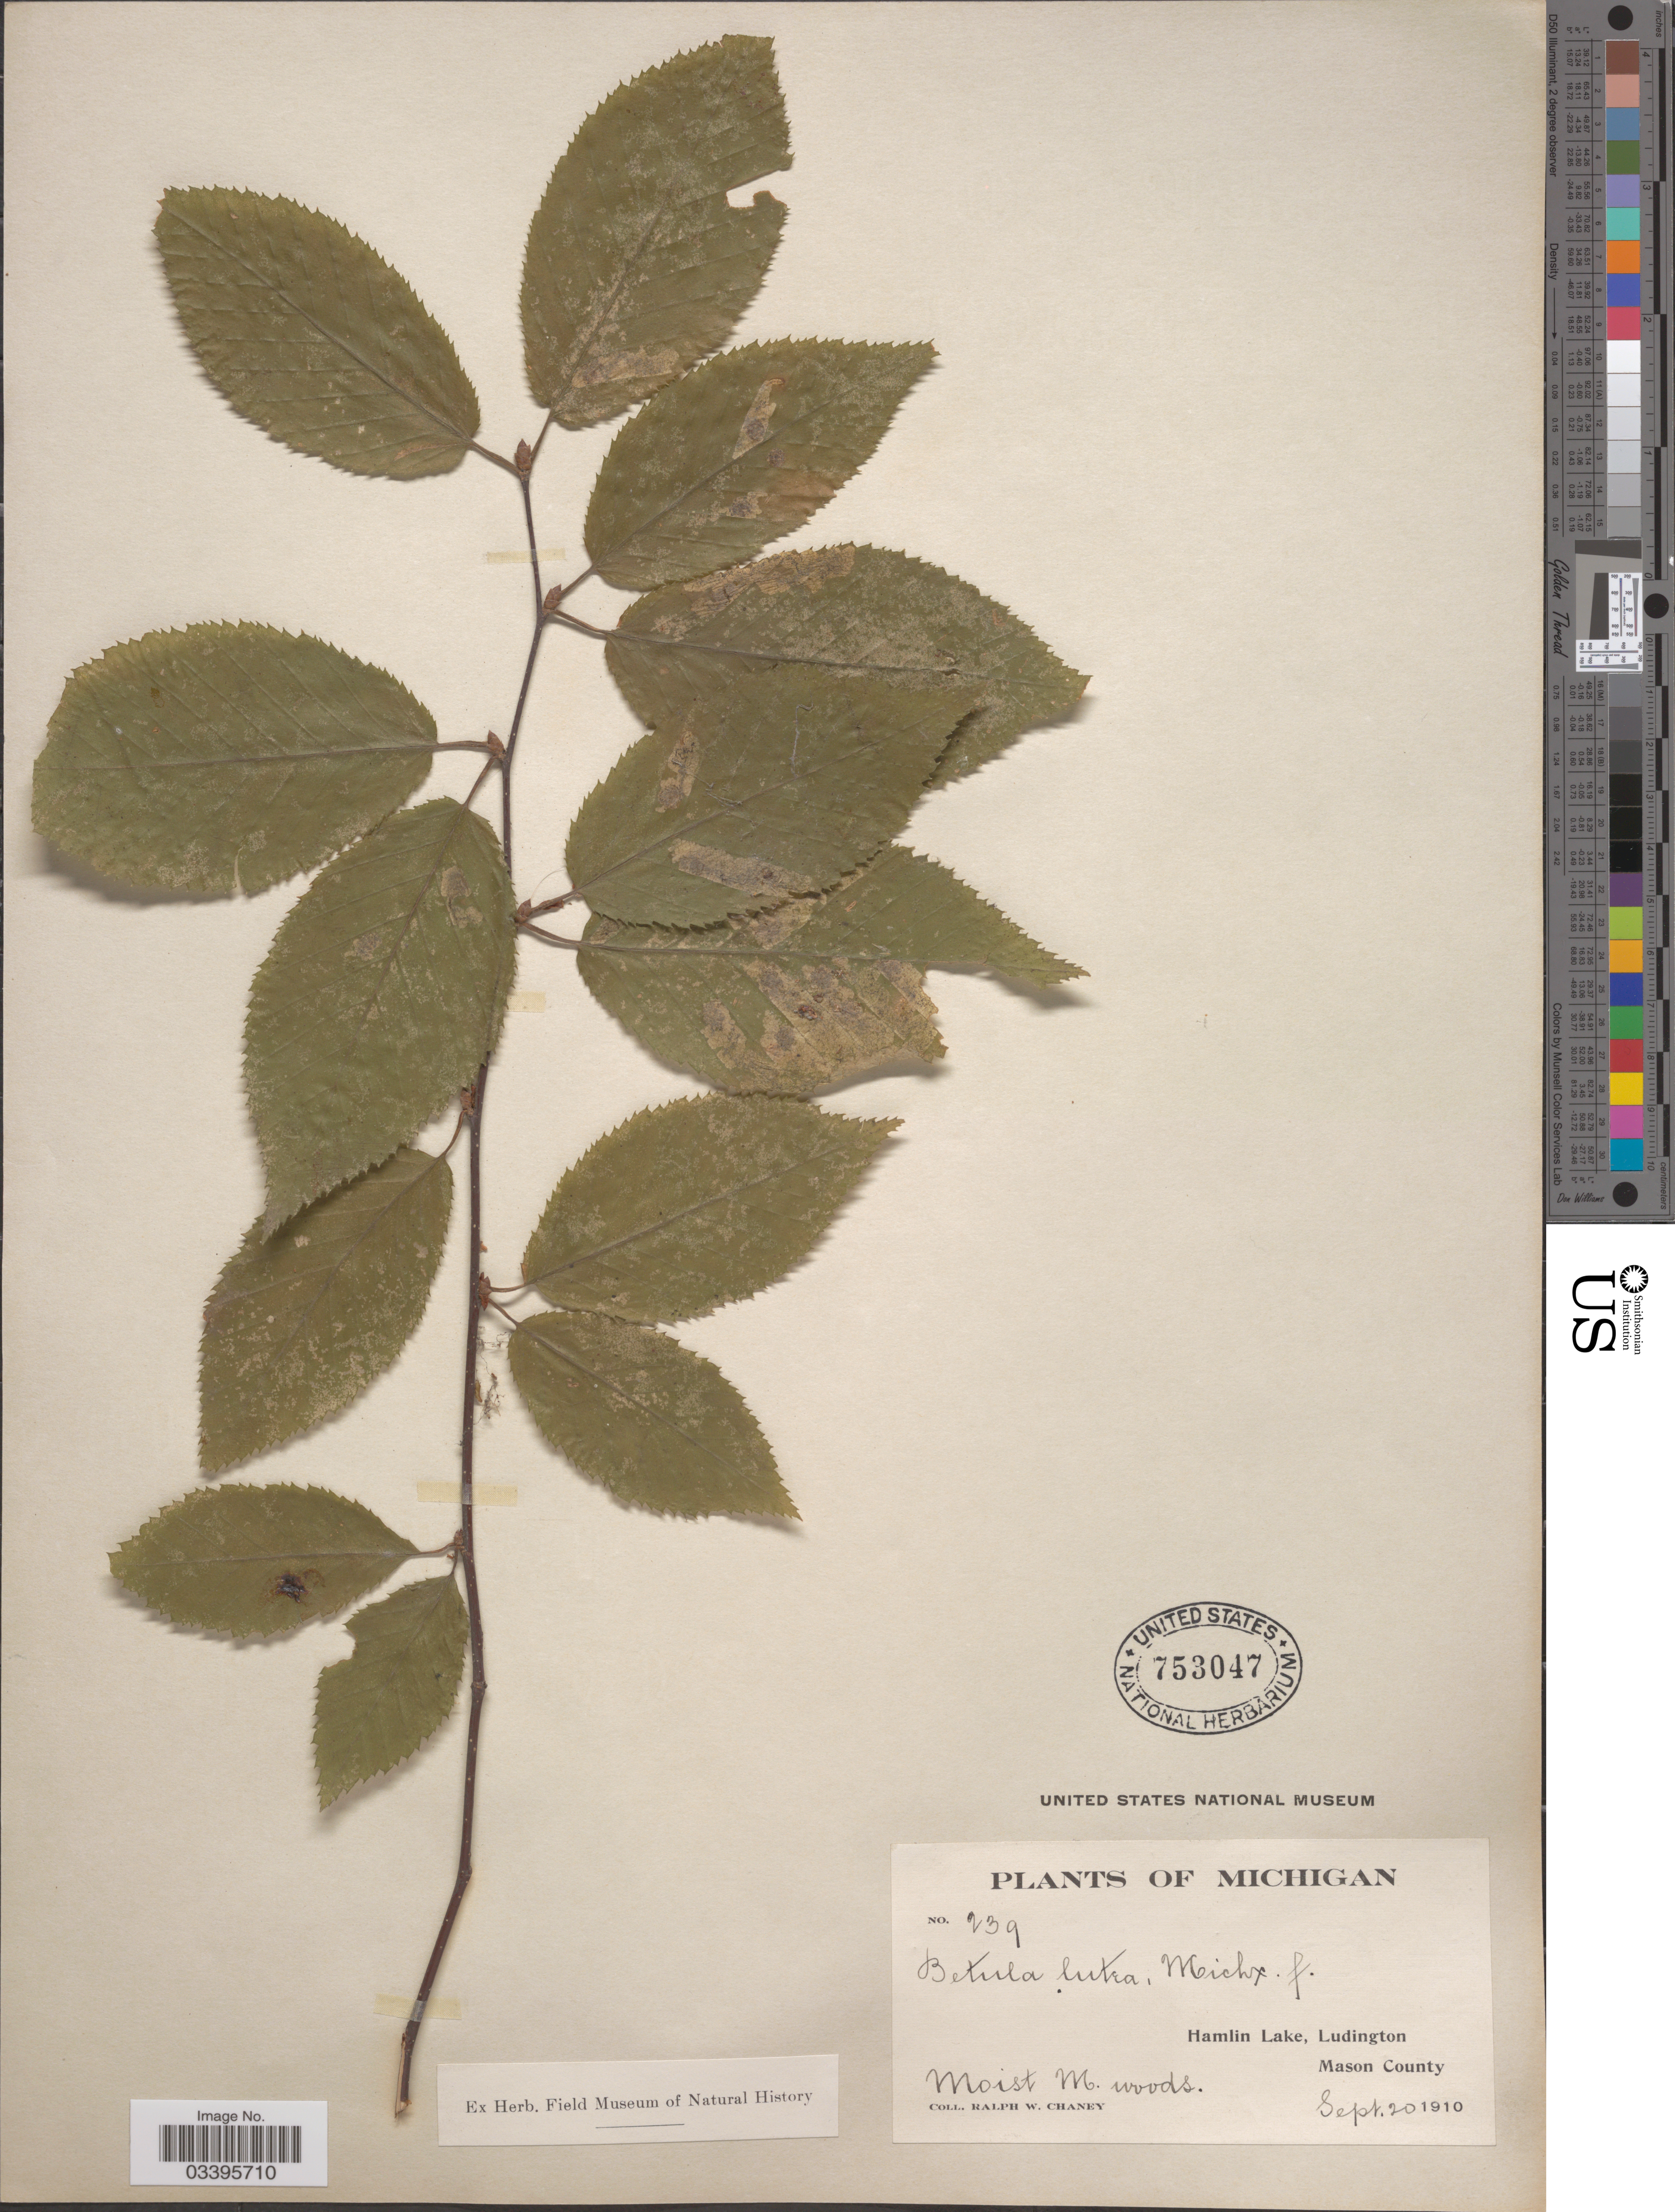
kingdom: Plantae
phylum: Tracheophyta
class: Magnoliopsida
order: Fagales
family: Betulaceae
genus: Betula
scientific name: Betula lutea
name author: F. Michx.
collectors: R. Chaney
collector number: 239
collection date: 1910-09-20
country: United States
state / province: Michigan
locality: Hamlin Lake, Ludington Mason County.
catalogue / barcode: US 753047